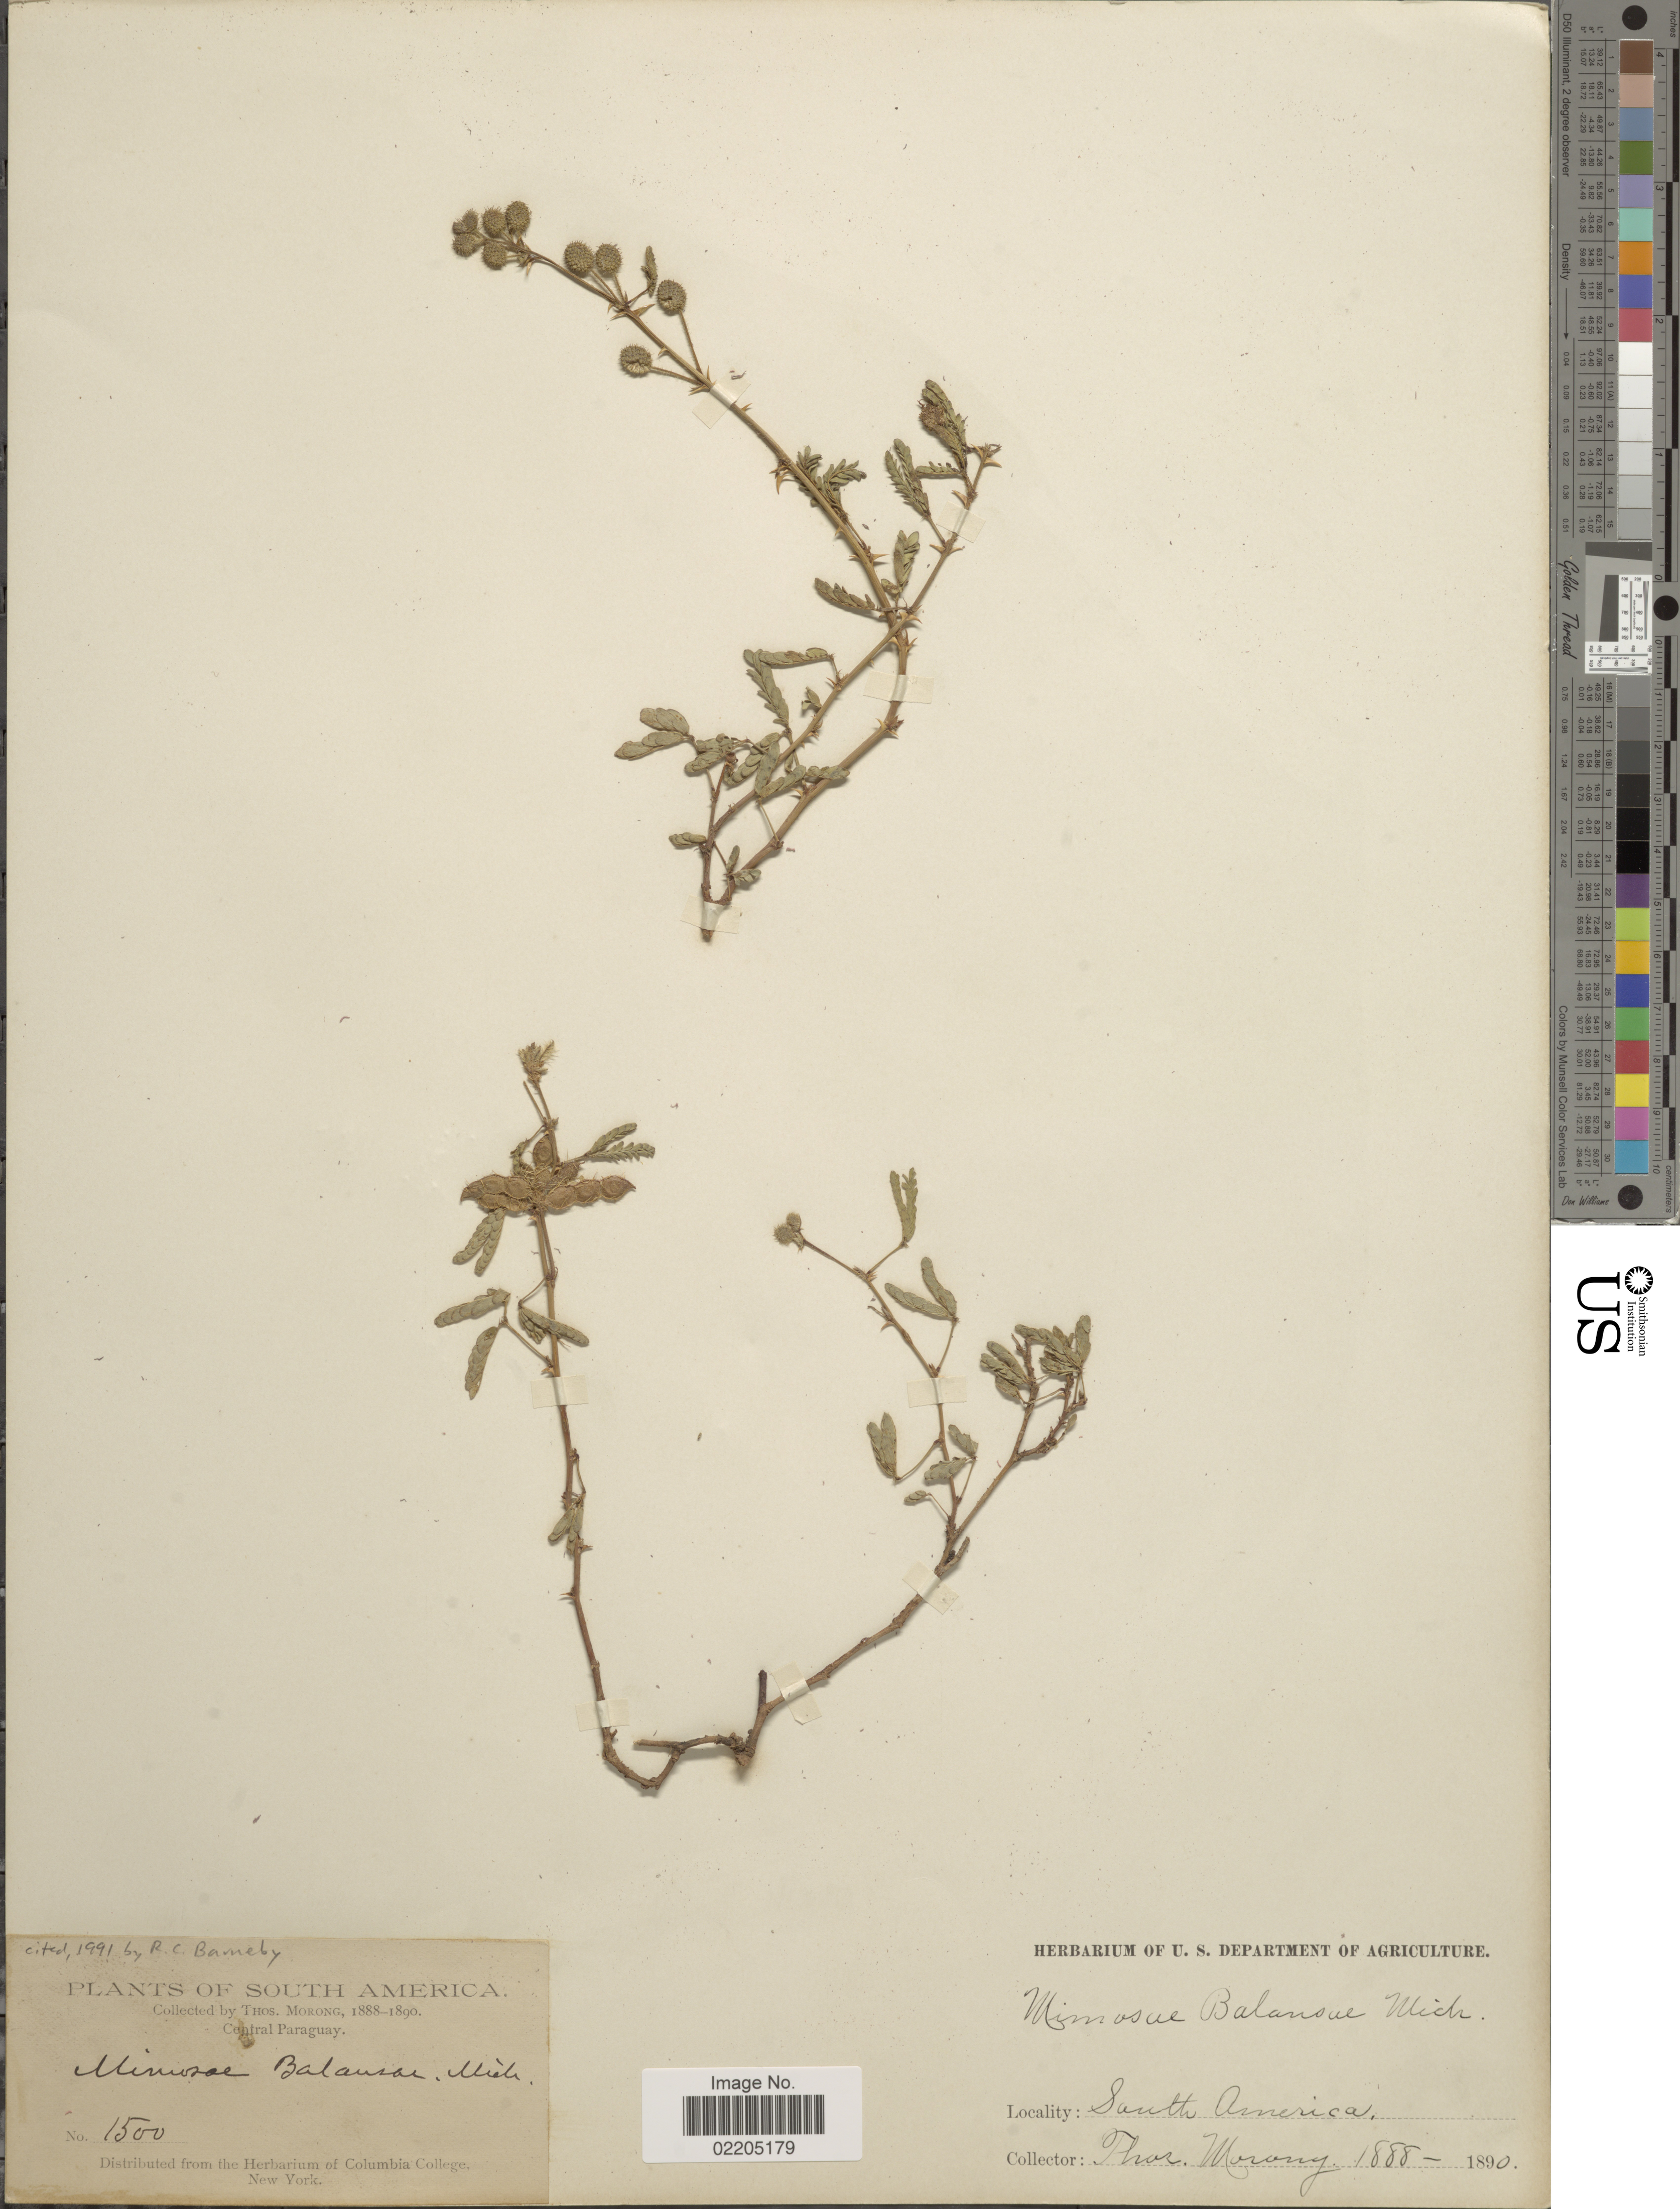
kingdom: Plantae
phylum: Tracheophyta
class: Magnoliopsida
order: Fabales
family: Fabaceae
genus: Mimosa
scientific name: Mimosa balansae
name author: Micheli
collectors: ex herb. T. Morong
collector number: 1500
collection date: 1888/1890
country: Paraguay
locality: Central Paraguay